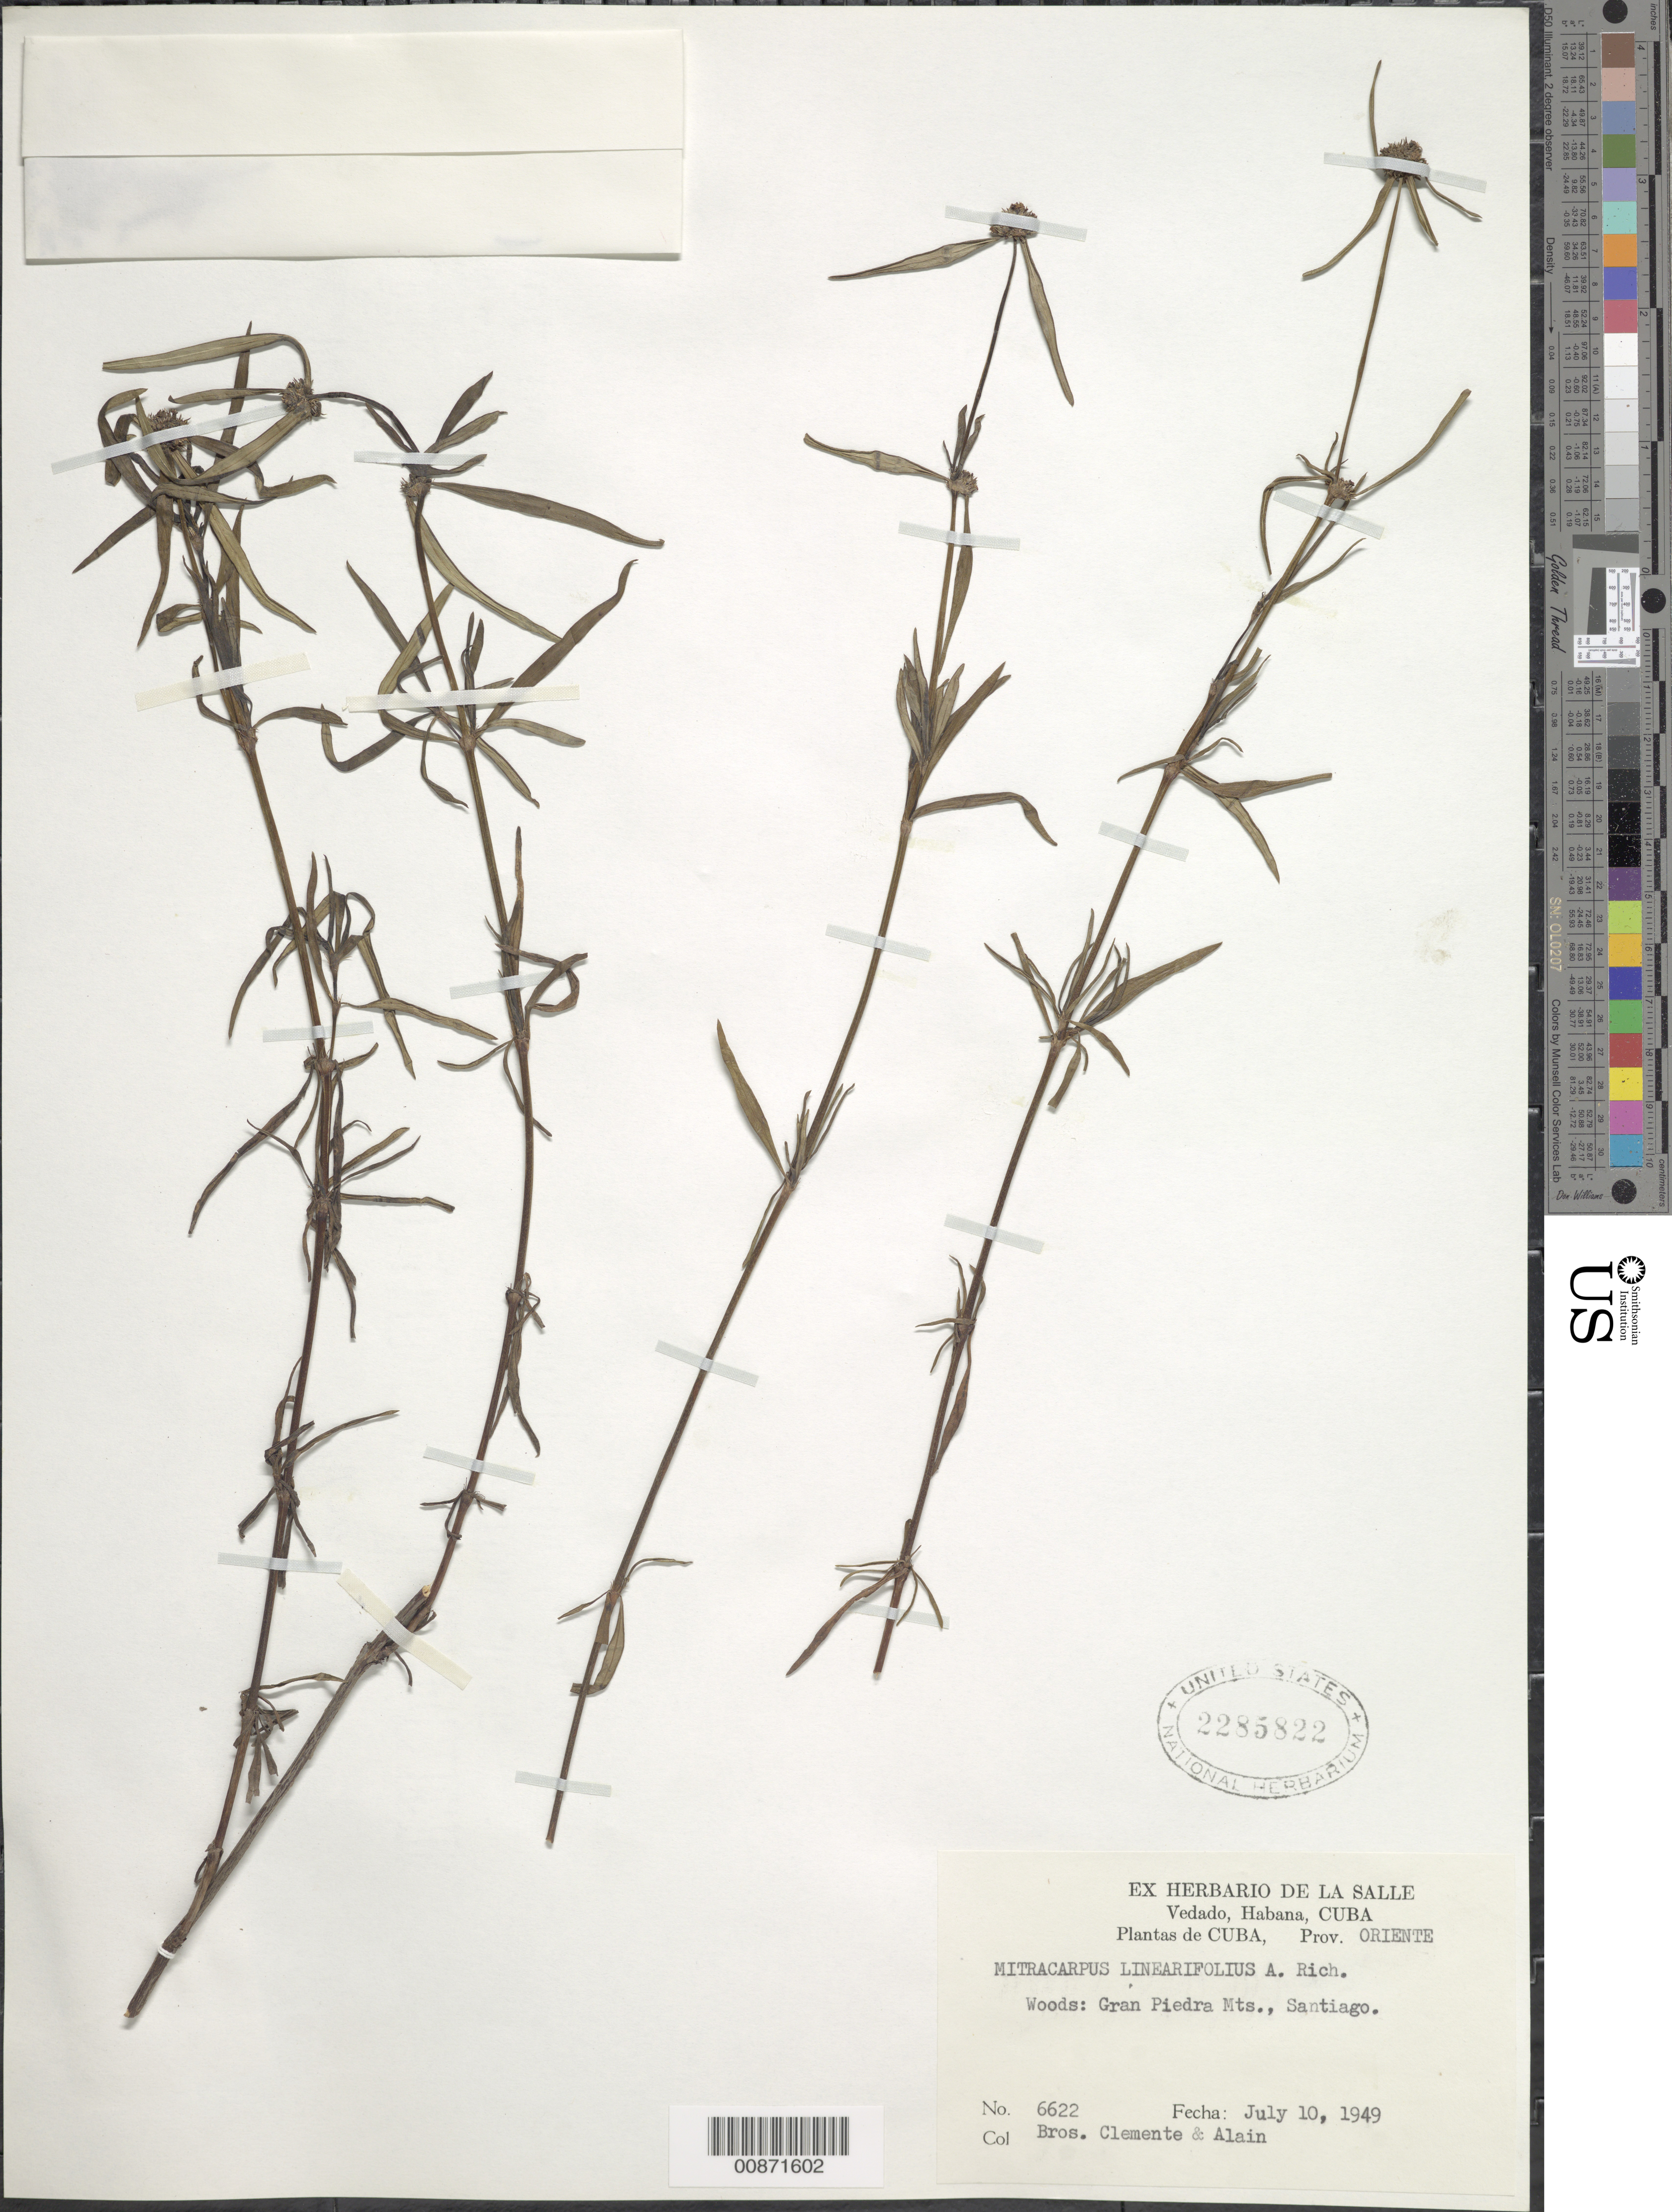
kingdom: Plantae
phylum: Tracheophyta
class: Magnoliopsida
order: Gentianales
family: Rubiaceae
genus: Mitracarpus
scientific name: Mitracarpus linearifolius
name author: A. Rich.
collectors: Bro. Clemente & A. H. Liogier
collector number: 6622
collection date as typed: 10 Jul 1949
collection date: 1949-07-10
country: Cuba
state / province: Oriente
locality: Gran Piedra Mts., Santiago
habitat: Woods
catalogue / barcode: US 2285822